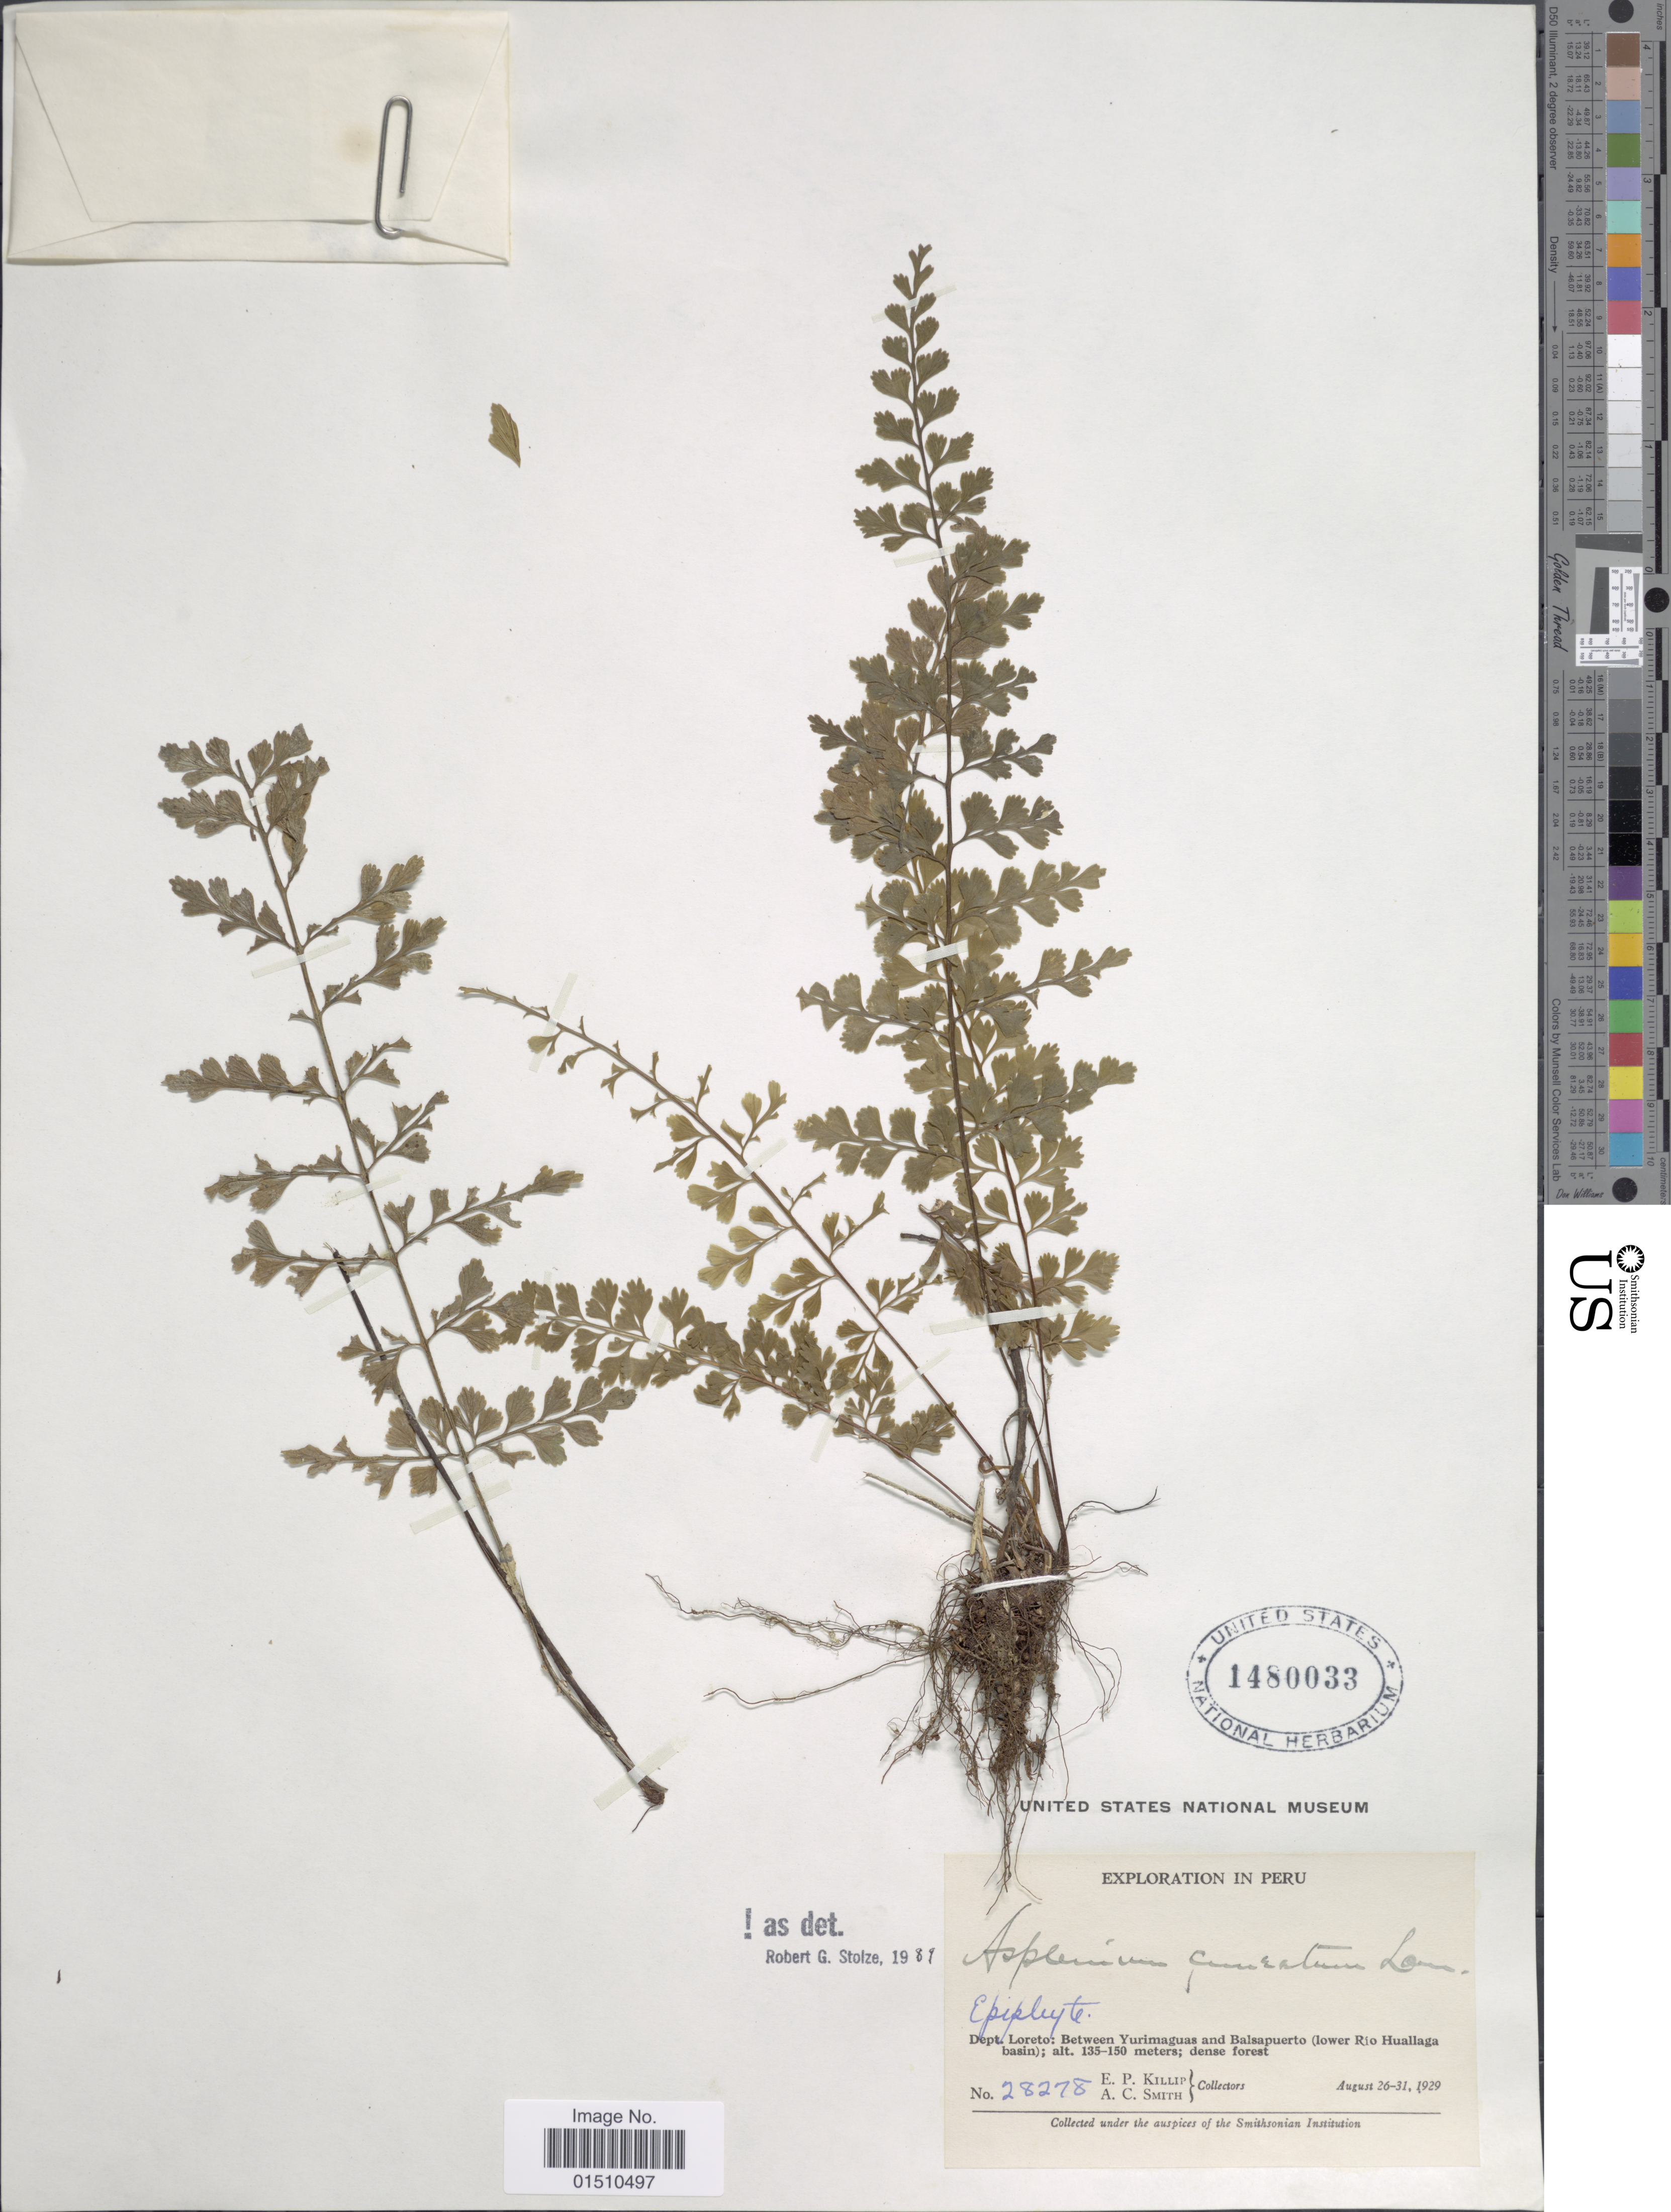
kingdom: Plantae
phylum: Tracheophyta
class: Polypodiopsida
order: Polypodiales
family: Aspleniaceae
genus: Asplenium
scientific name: Asplenium cuneatum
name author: Lam.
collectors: E. P. Killip & A. C. Smith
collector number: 28278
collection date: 1929-08-26/1929-08-31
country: Peru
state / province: Loreto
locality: Peru, dept. Loreto: between Yurimaguas and Balsapuerto (lower Rio Huallaga basin).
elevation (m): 135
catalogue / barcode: US 1480033